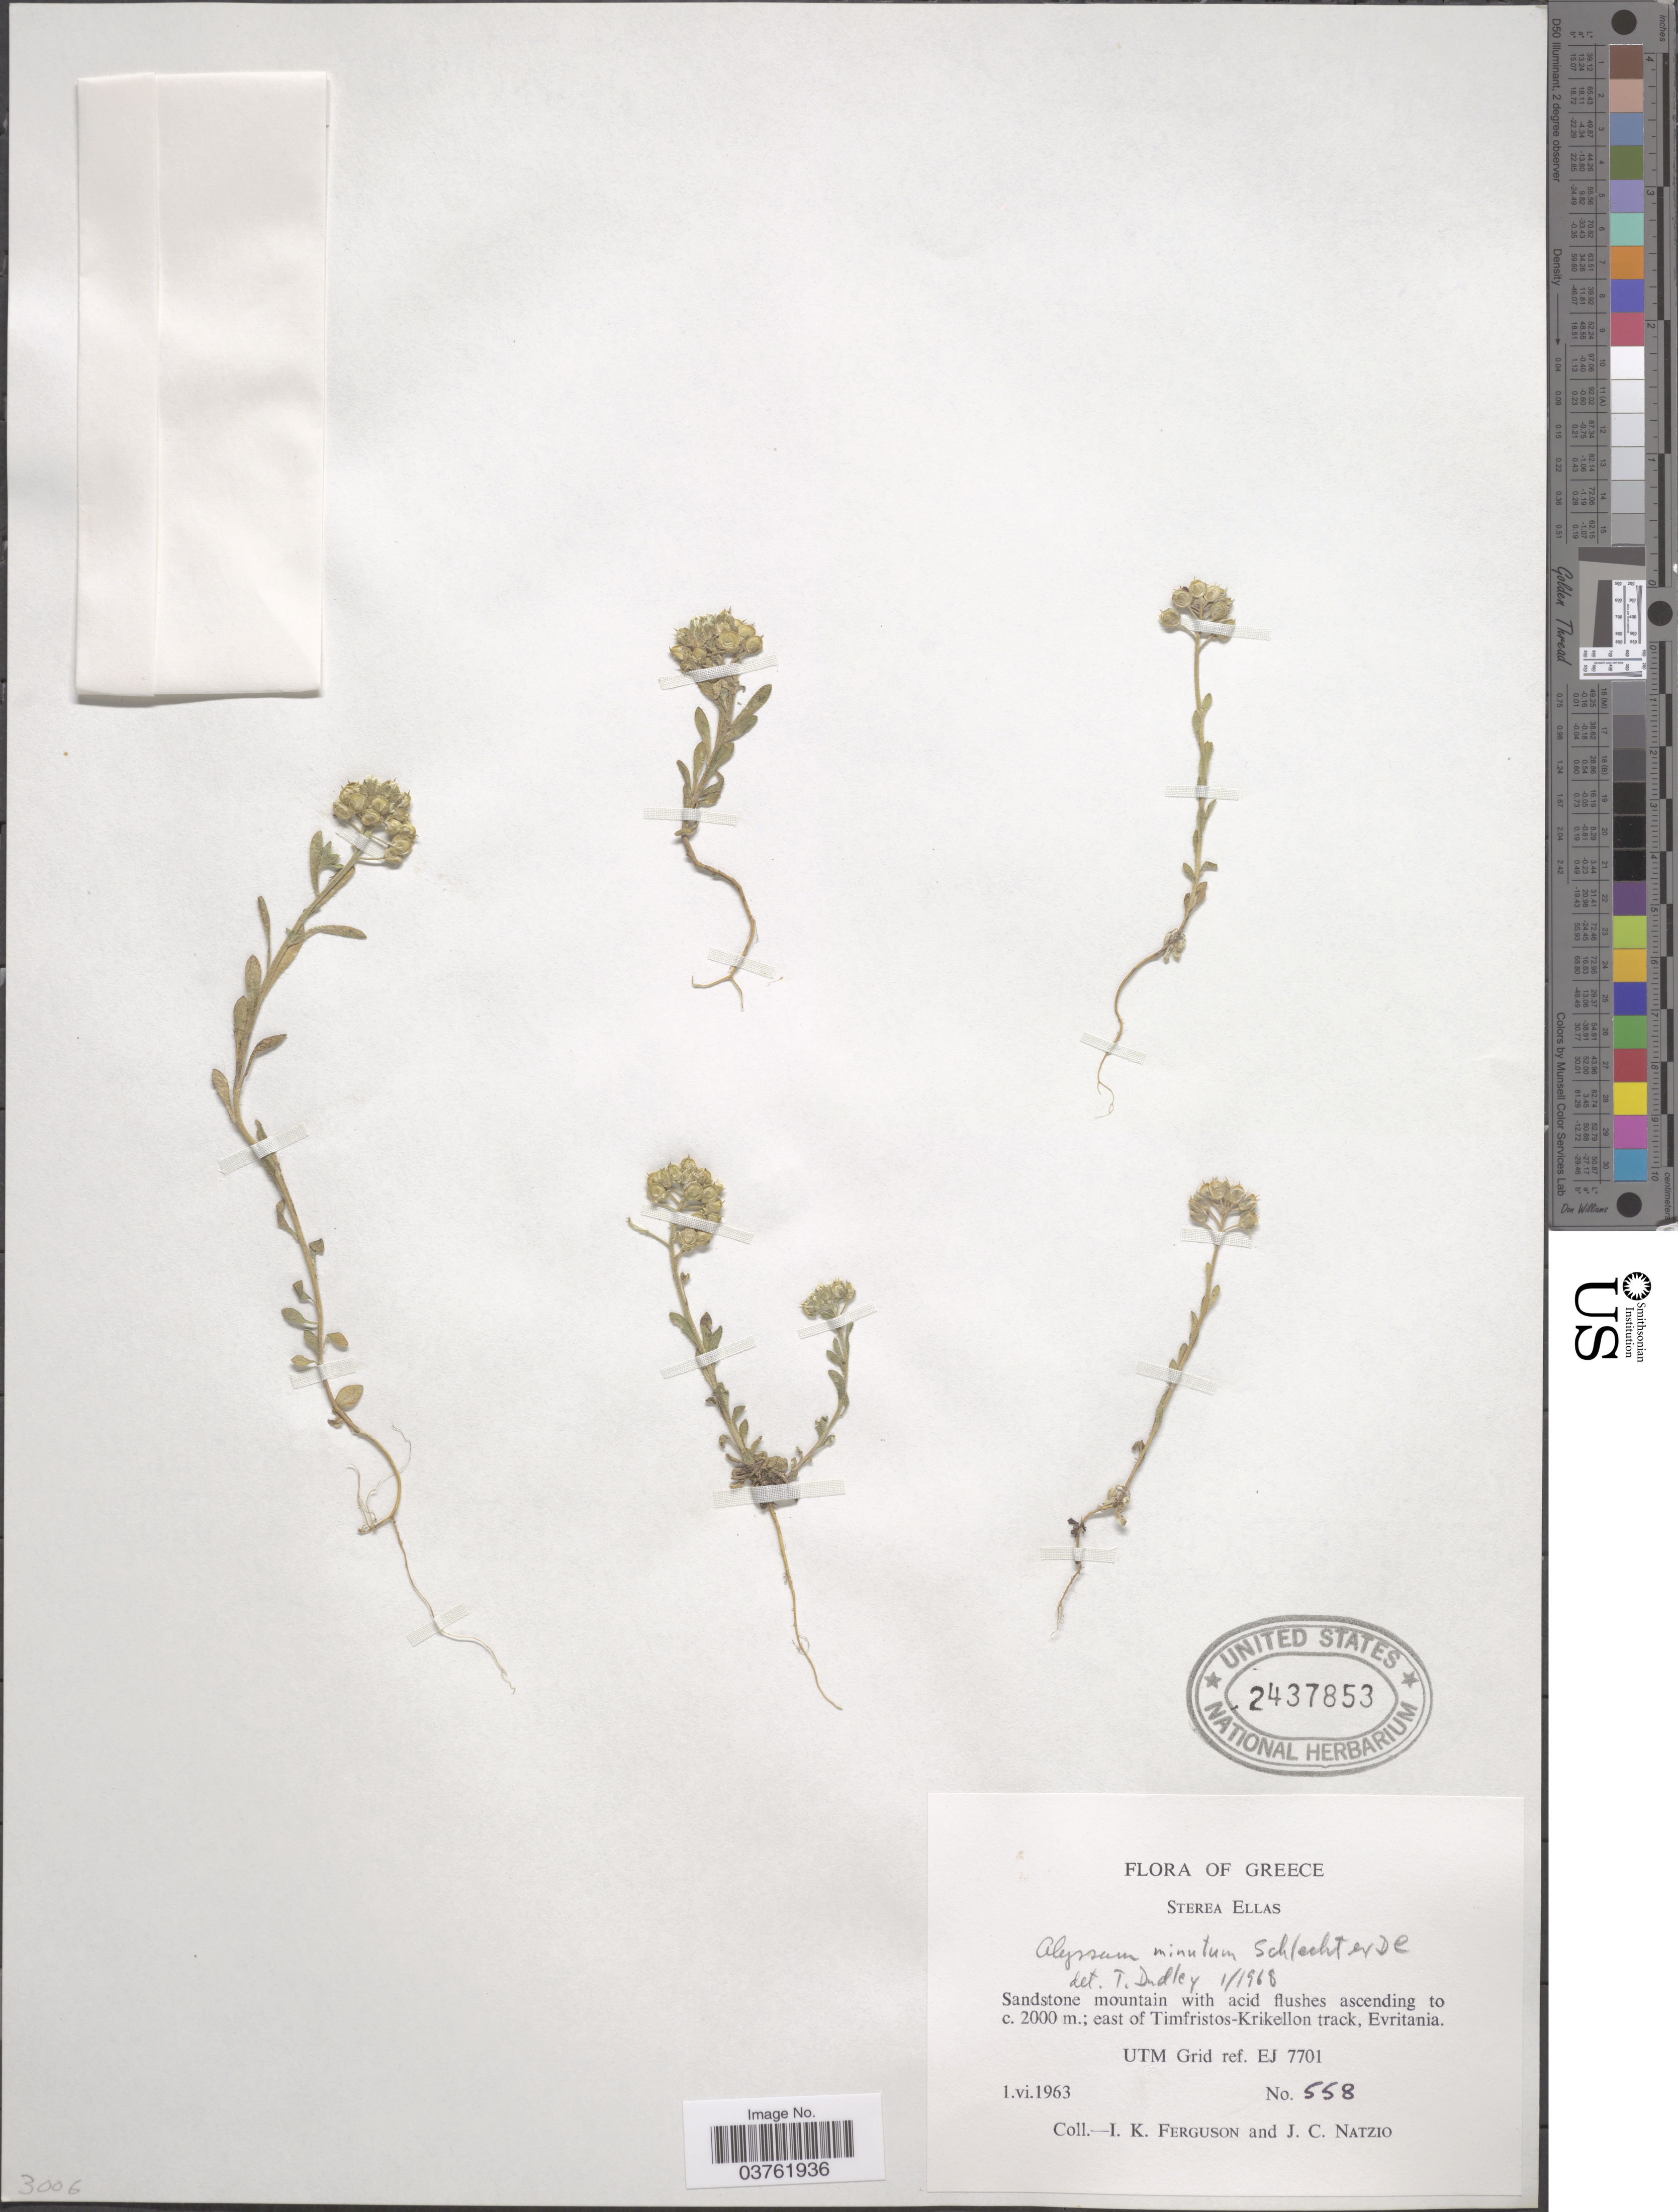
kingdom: Plantae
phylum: Tracheophyta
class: Magnoliopsida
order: Brassicales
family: Brassicaceae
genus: Alyssum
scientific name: Alyssum minutum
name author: Schlecht. ex DC.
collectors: I. K. Ferguson & J. Natzio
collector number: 558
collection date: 1963-06-01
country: Greece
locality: Sterea Ellas. East of Timfristos-Krikellon track, Evritania. UTM Grid ref. EJ 7701.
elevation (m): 2000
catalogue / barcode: US 2437853